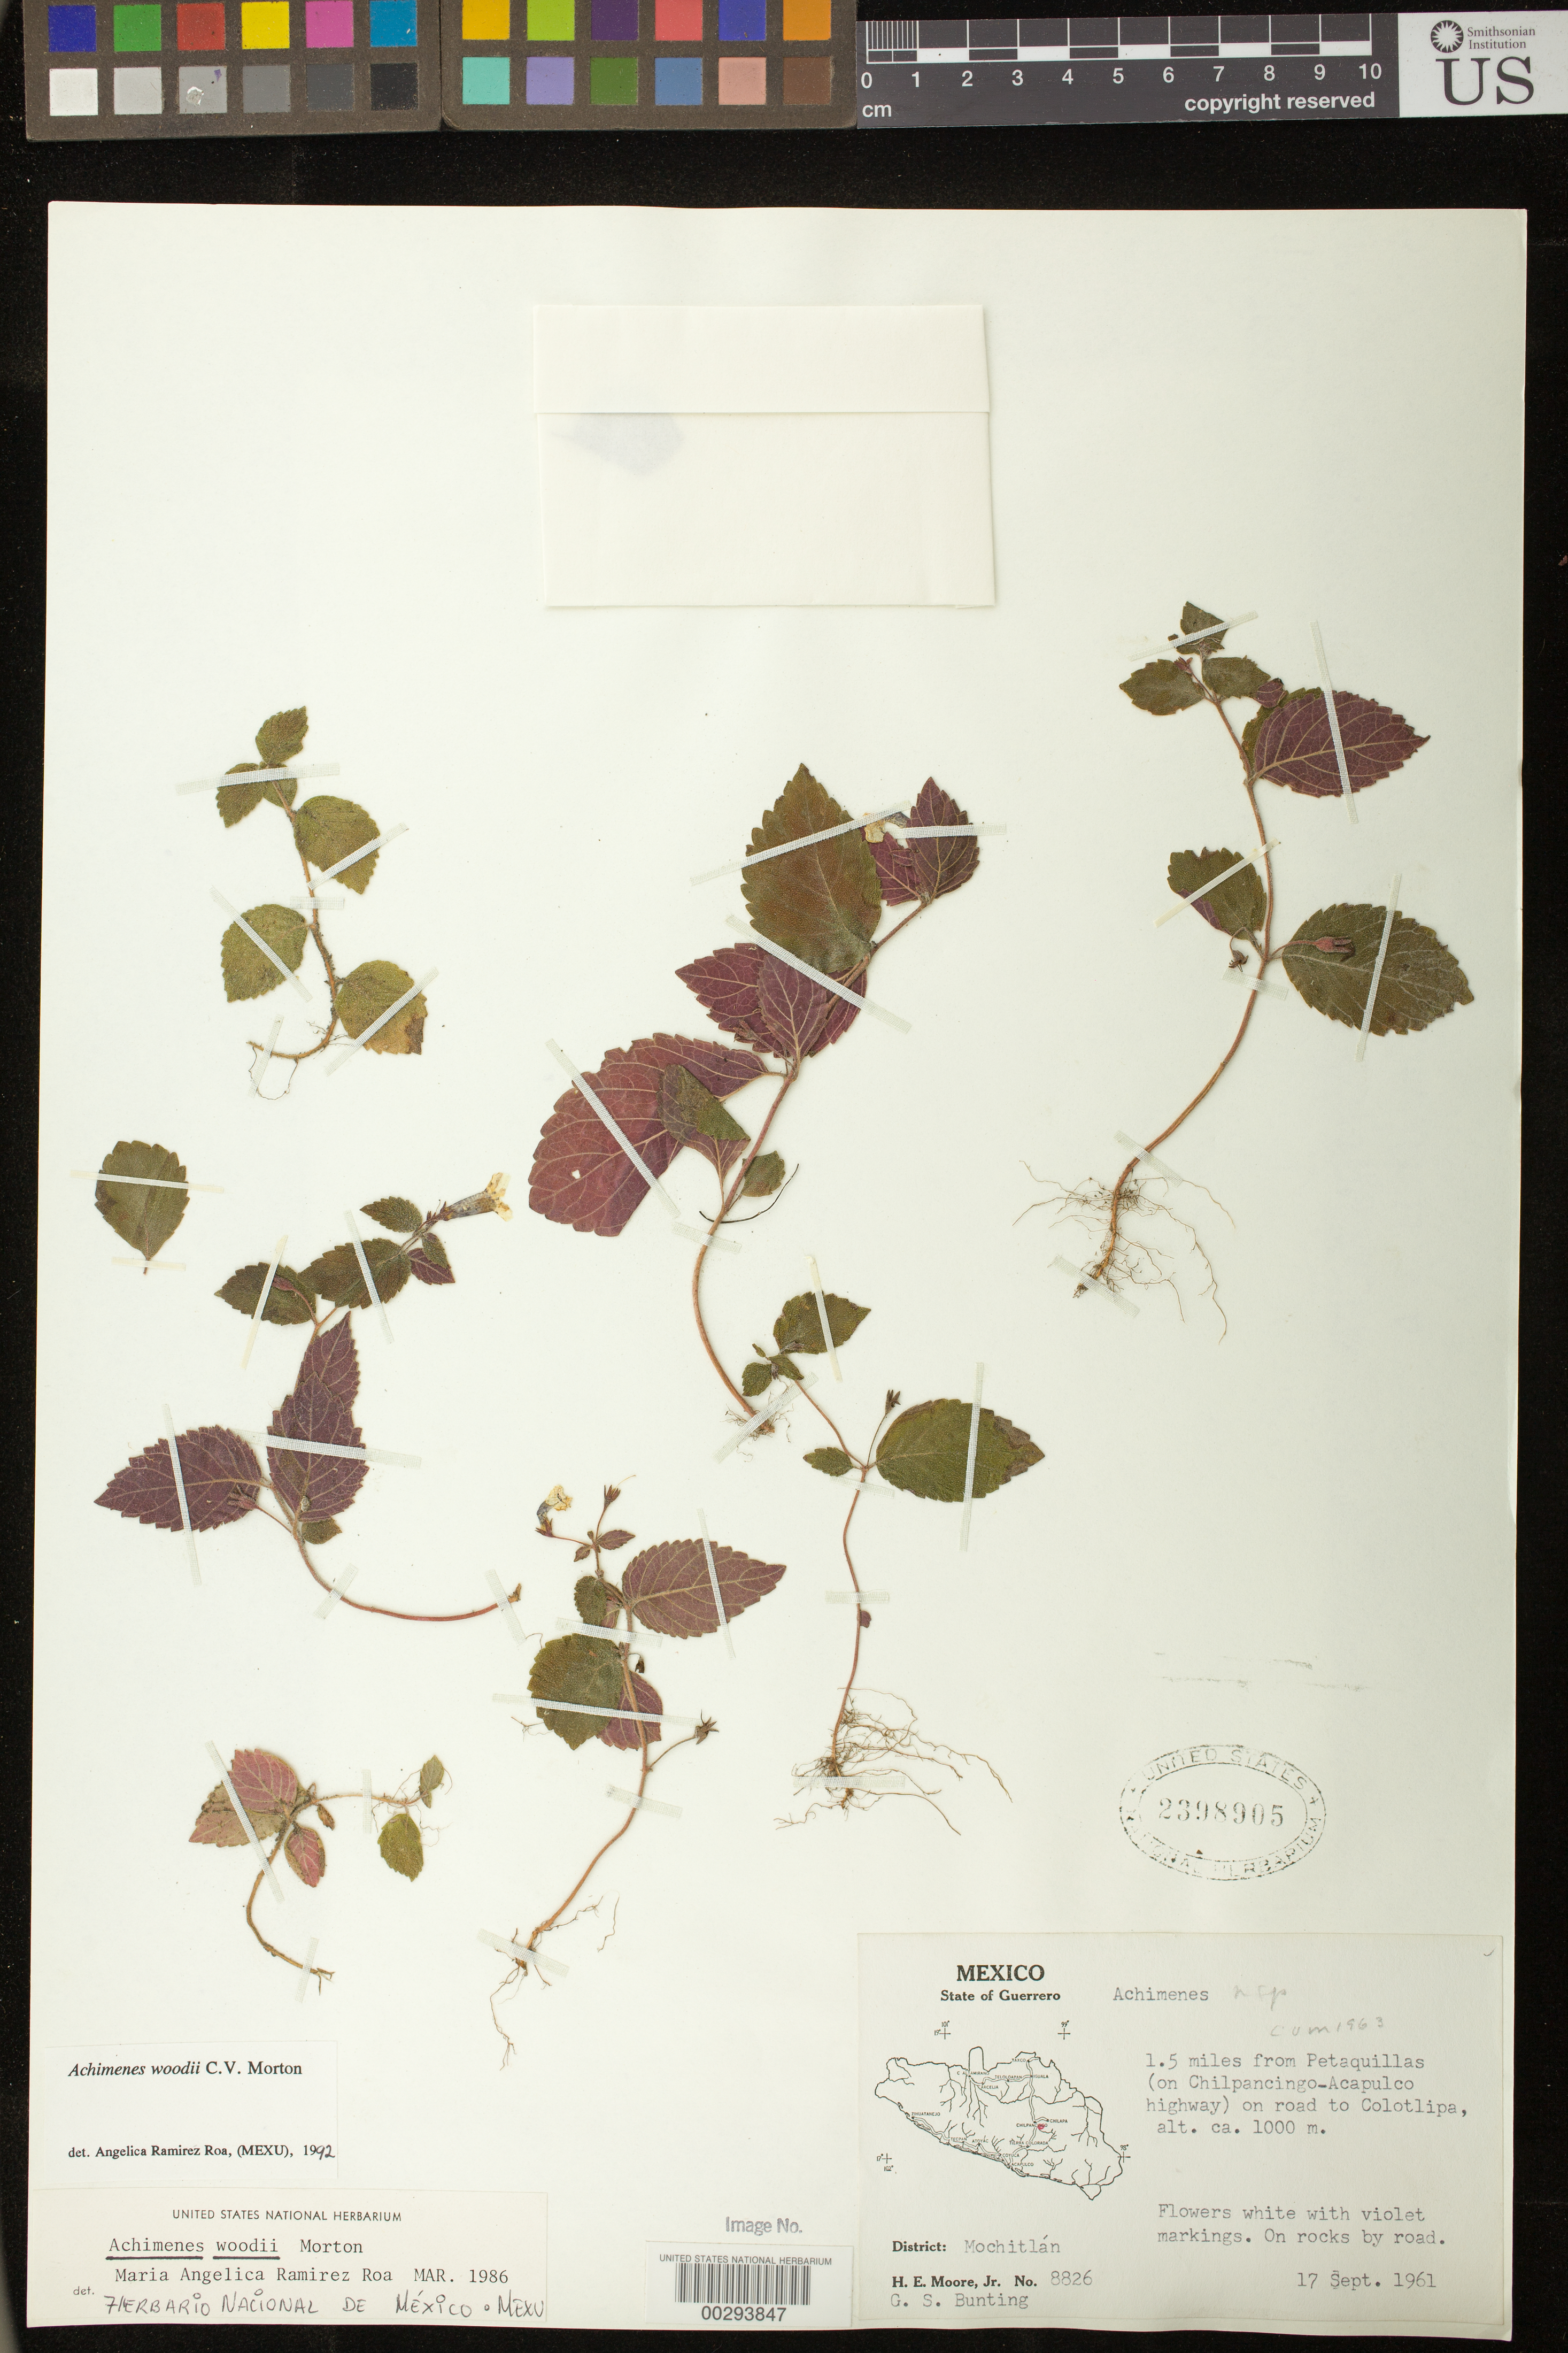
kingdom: Plantae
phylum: Tracheophyta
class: Magnoliopsida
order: Lamiales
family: Gesneriaceae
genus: Achimenes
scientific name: Achimenes woodii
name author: C.V. Morton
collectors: H. E. Moore & G. S. Bunting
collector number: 8826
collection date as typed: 17 Sep 1961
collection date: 1961-09-17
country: Mexico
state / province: Guerrero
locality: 1.5 mi from Petaquillas (on Chilpancingo - Acapulco highway) on road to Colotlipa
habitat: On rocks by road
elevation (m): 1000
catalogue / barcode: US 2398905